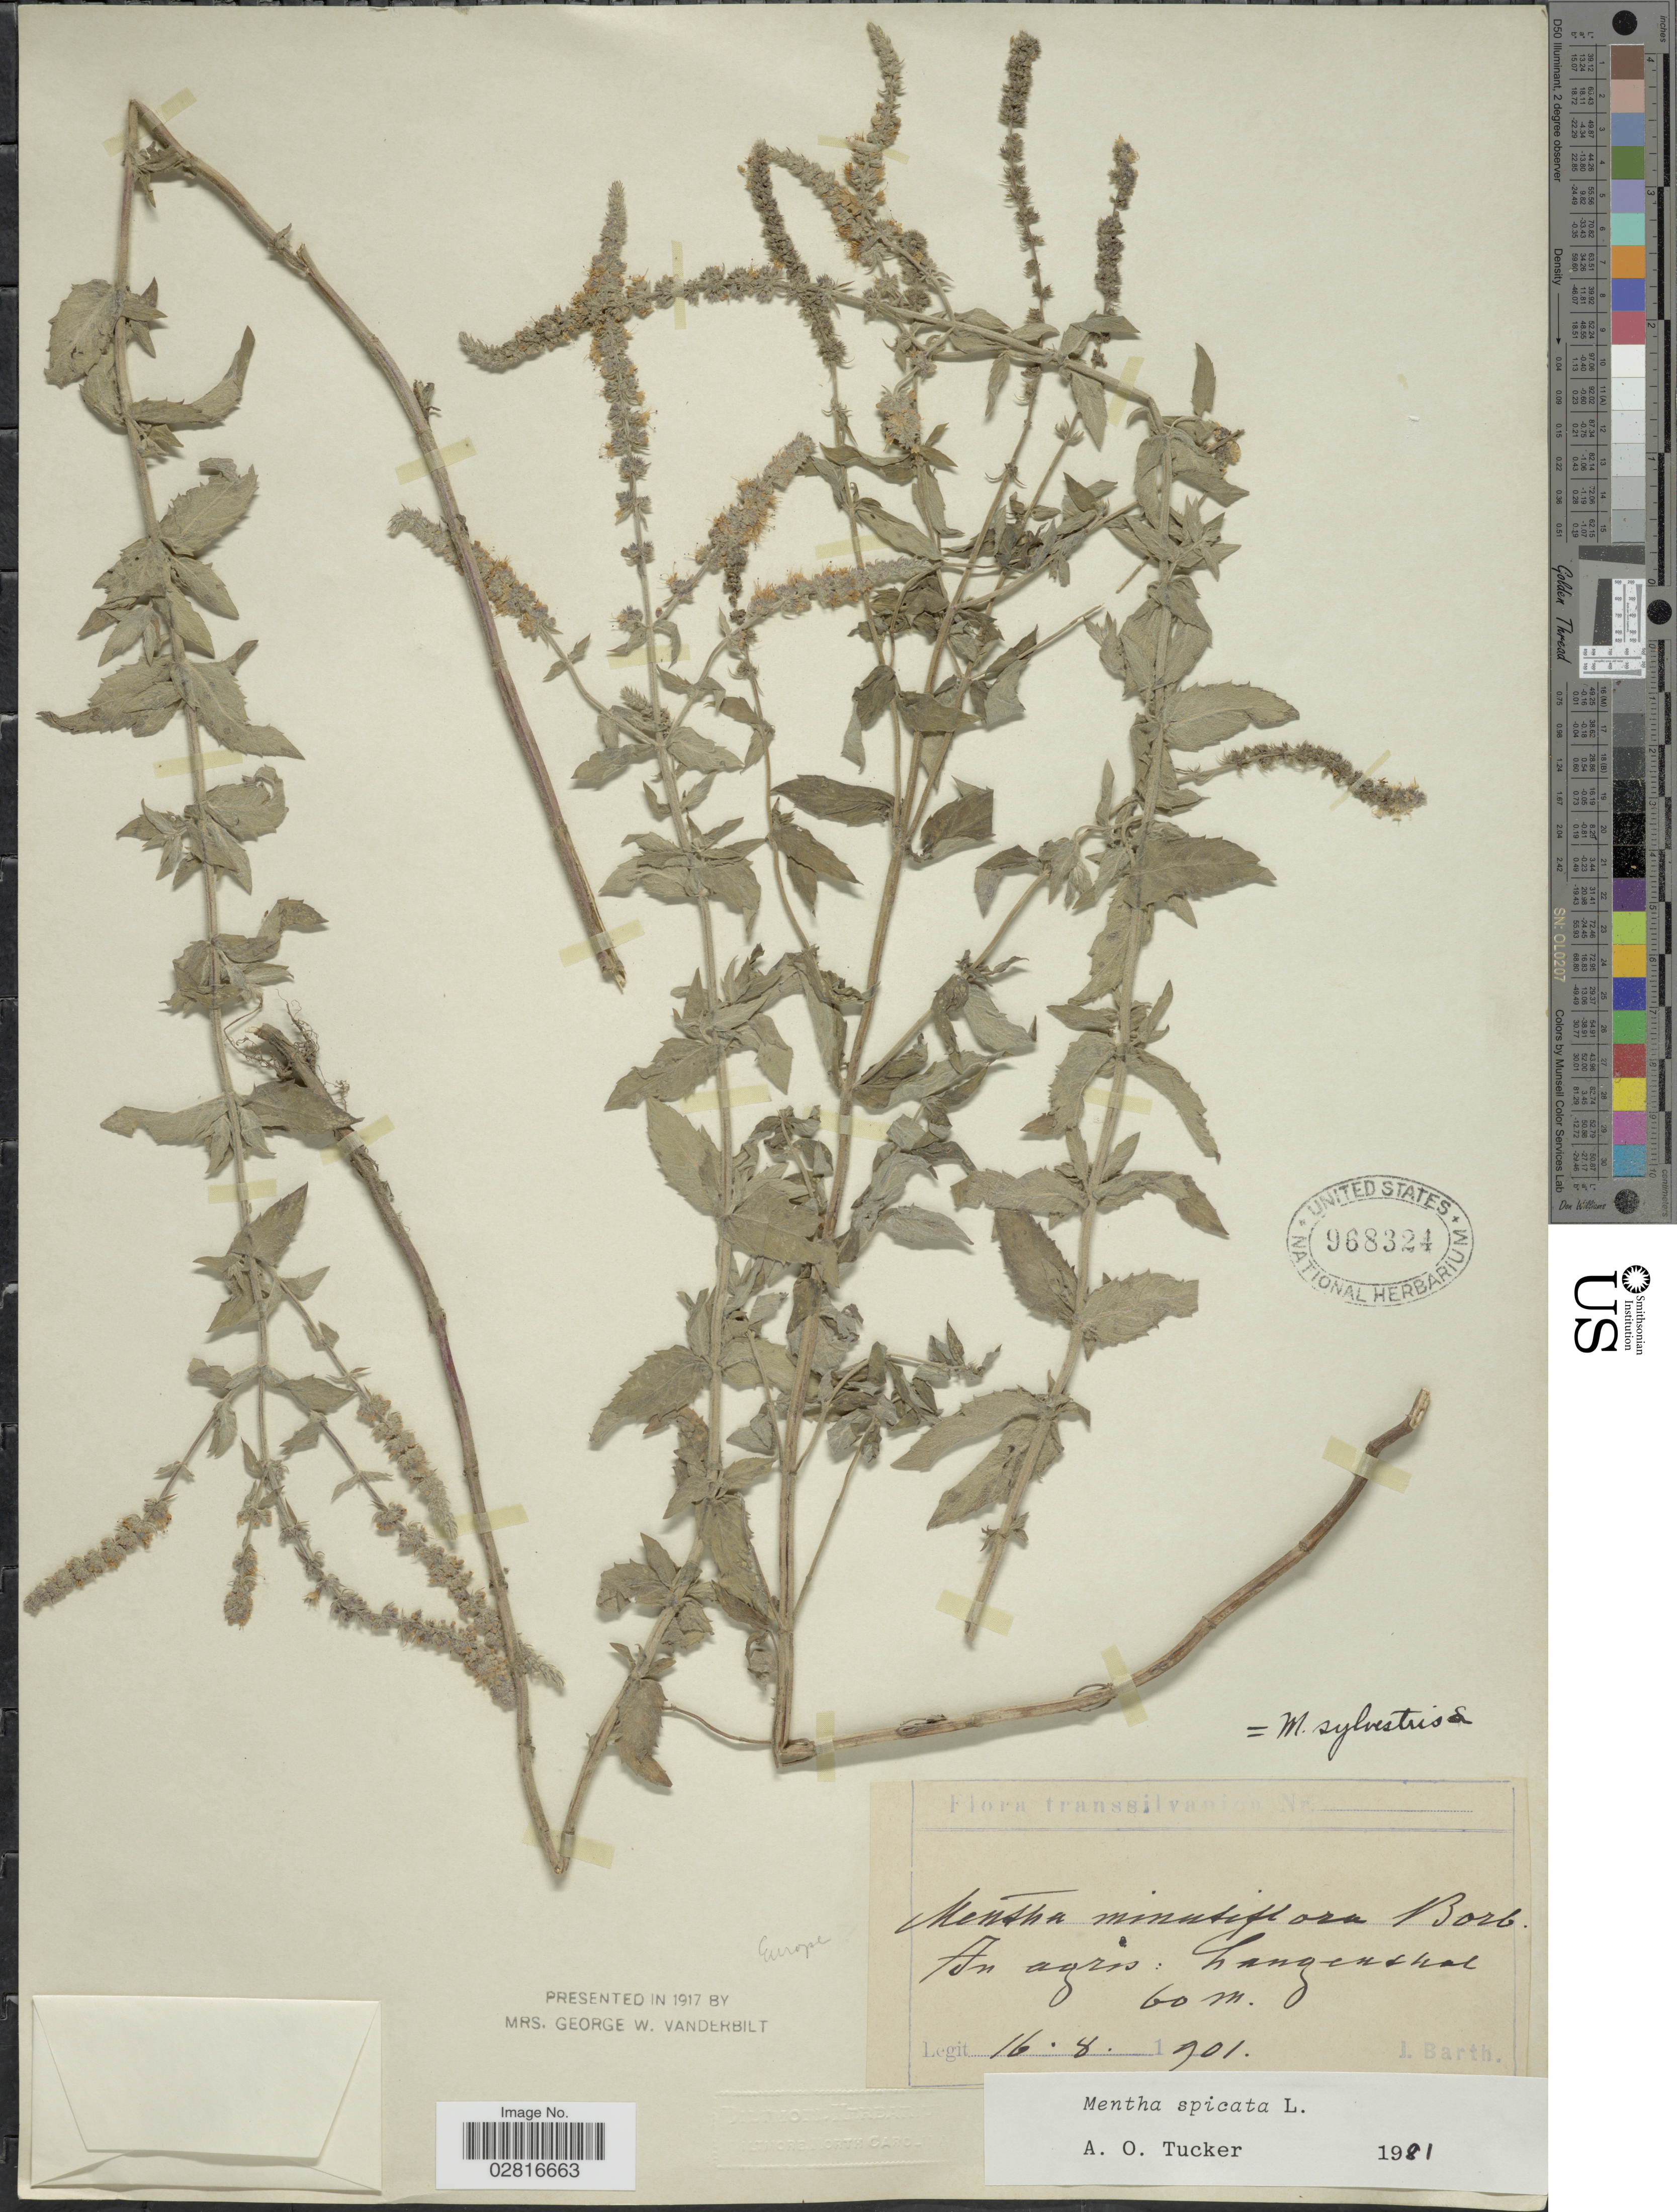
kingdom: Plantae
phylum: Tracheophyta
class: Magnoliopsida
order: Lamiales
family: Lamiaceae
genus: Mentha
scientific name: Mentha spicata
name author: L.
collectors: J. Barth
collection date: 1901-08-16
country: Switzerland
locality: Transsilvanica. An angris: Langenthal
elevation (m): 60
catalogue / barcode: US 968324